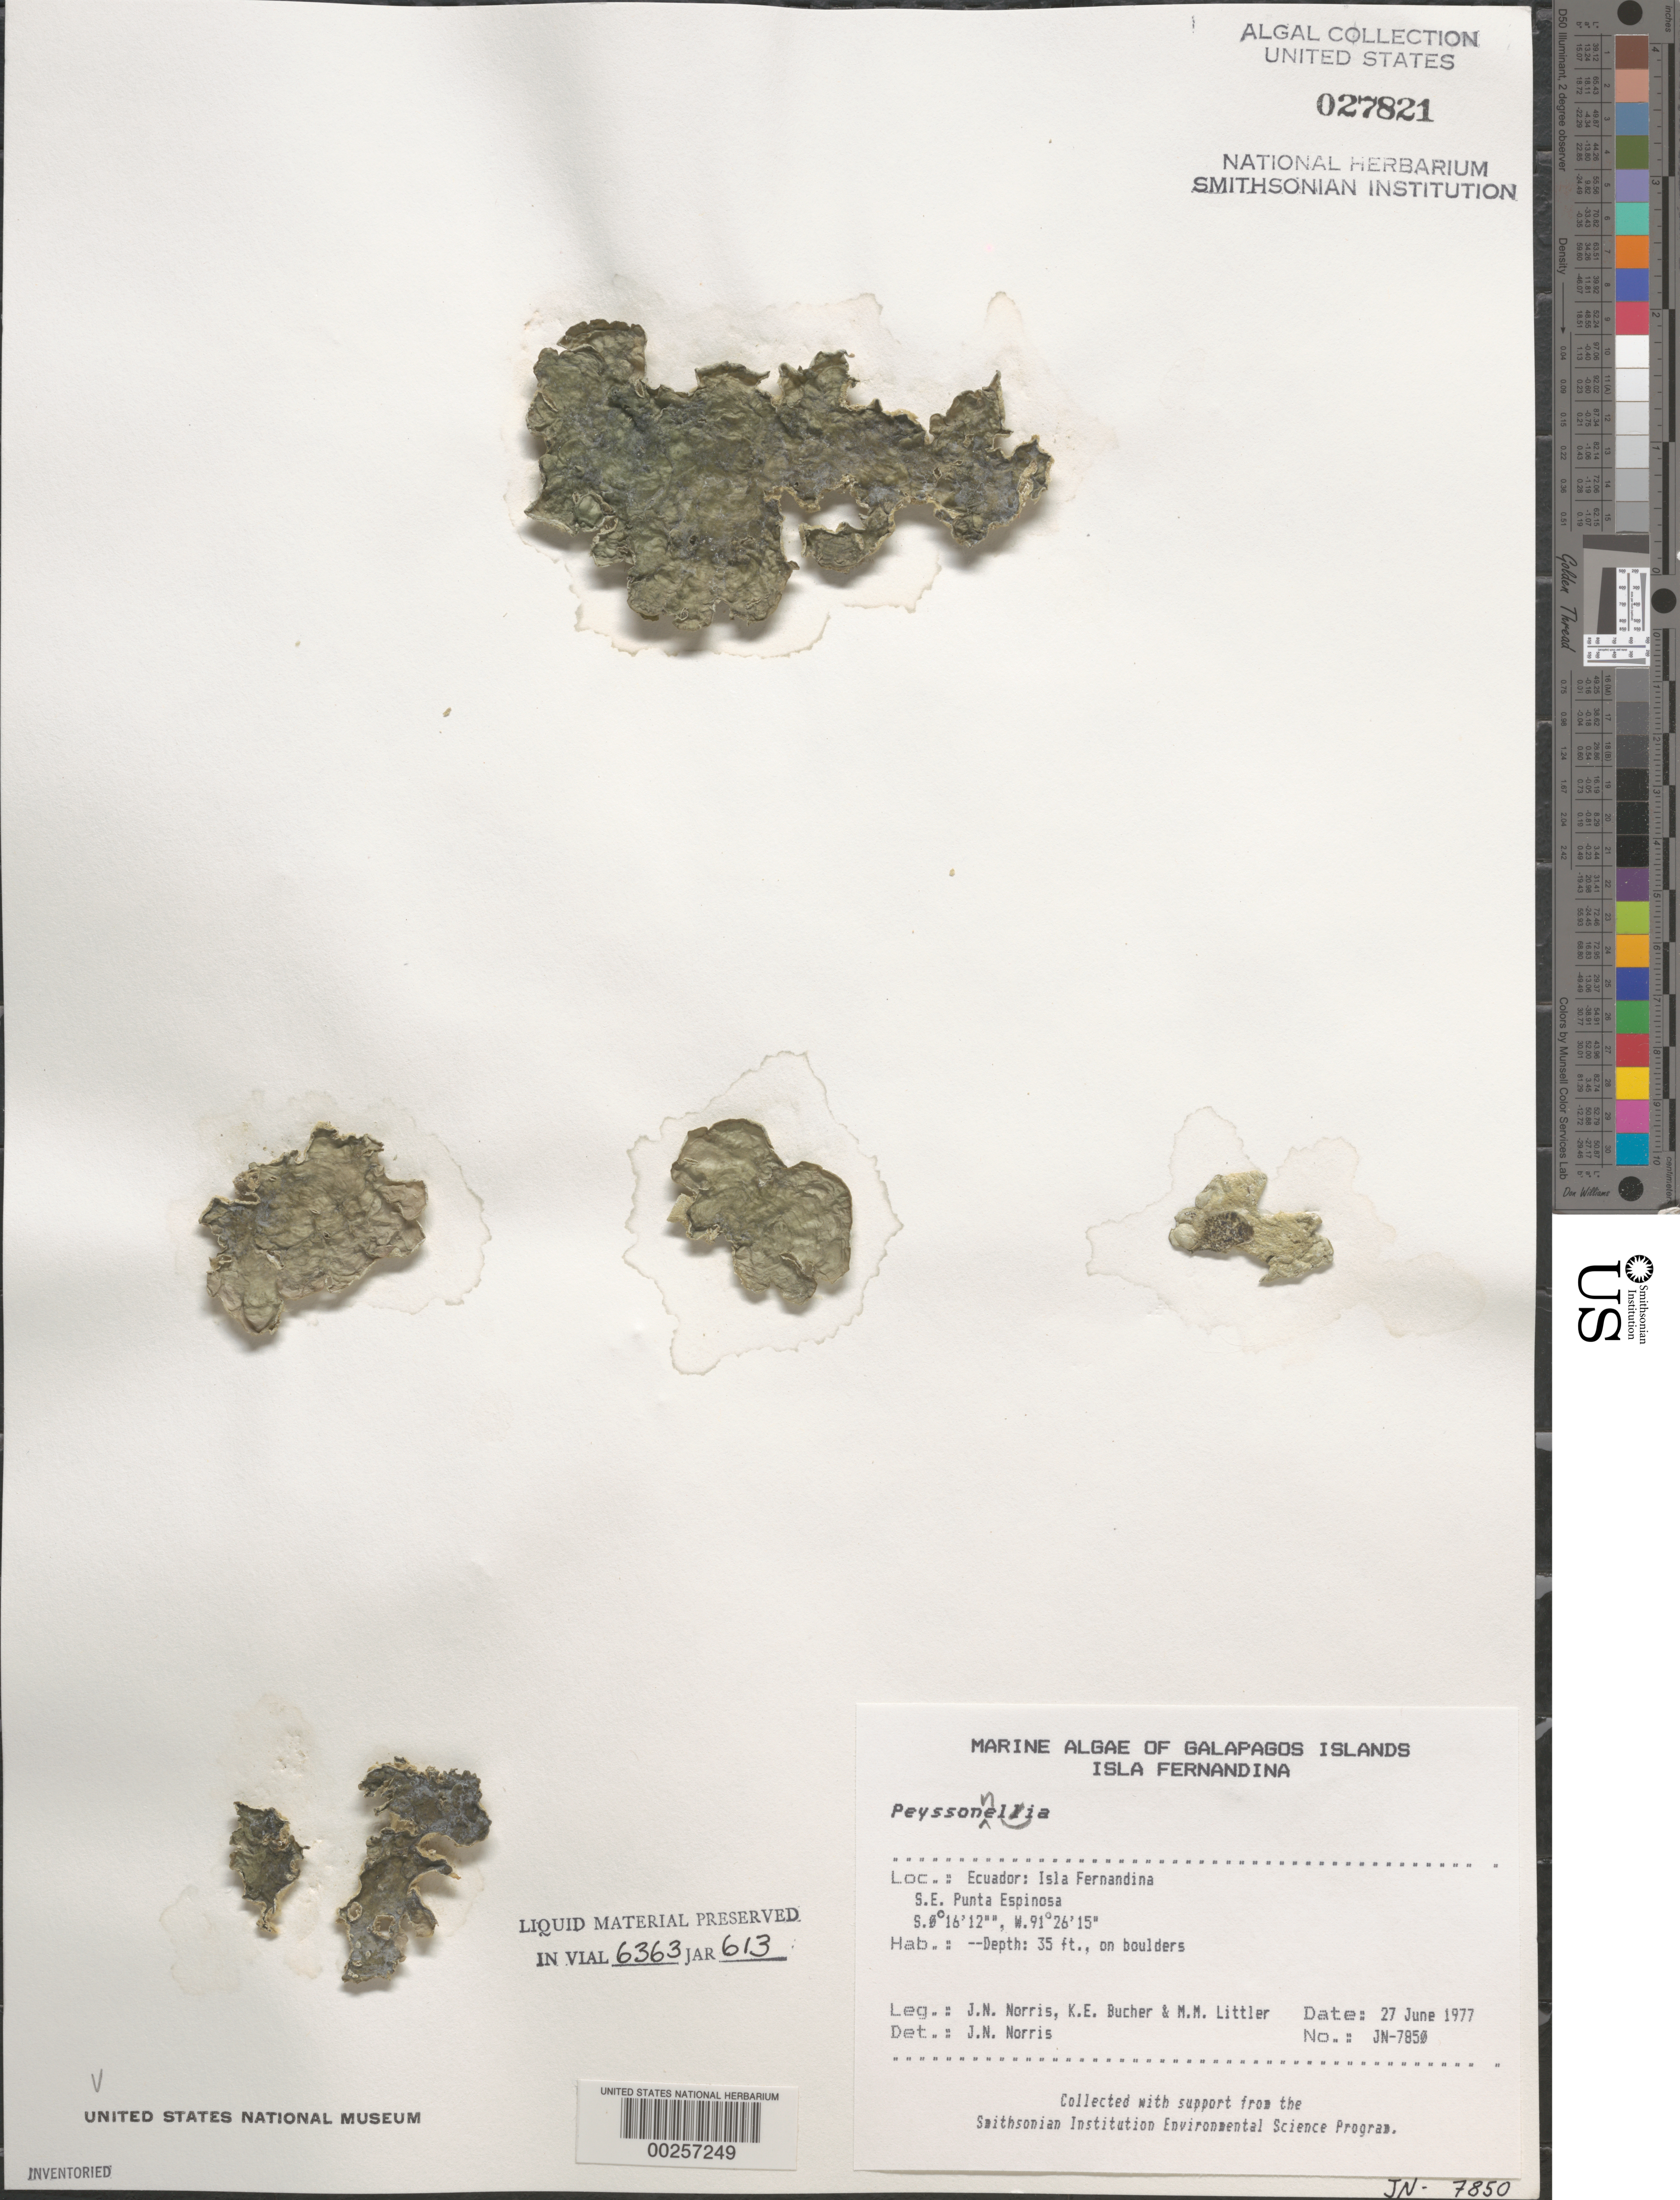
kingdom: Plantae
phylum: Rhodophyta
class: Florideophyceae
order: Peyssonneliales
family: Peyssonneliaceae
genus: Peyssonnelia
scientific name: Peyssonnelia sp.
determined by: Norris, James N.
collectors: J. N. Norris, K. E. Bucher & M. M. Littler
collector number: JN-7850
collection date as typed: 27 Jun 1977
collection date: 1977-06-27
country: Ecuador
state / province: Colón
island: Fernandina [Narborough]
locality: Punta Espinosa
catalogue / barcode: US 27821